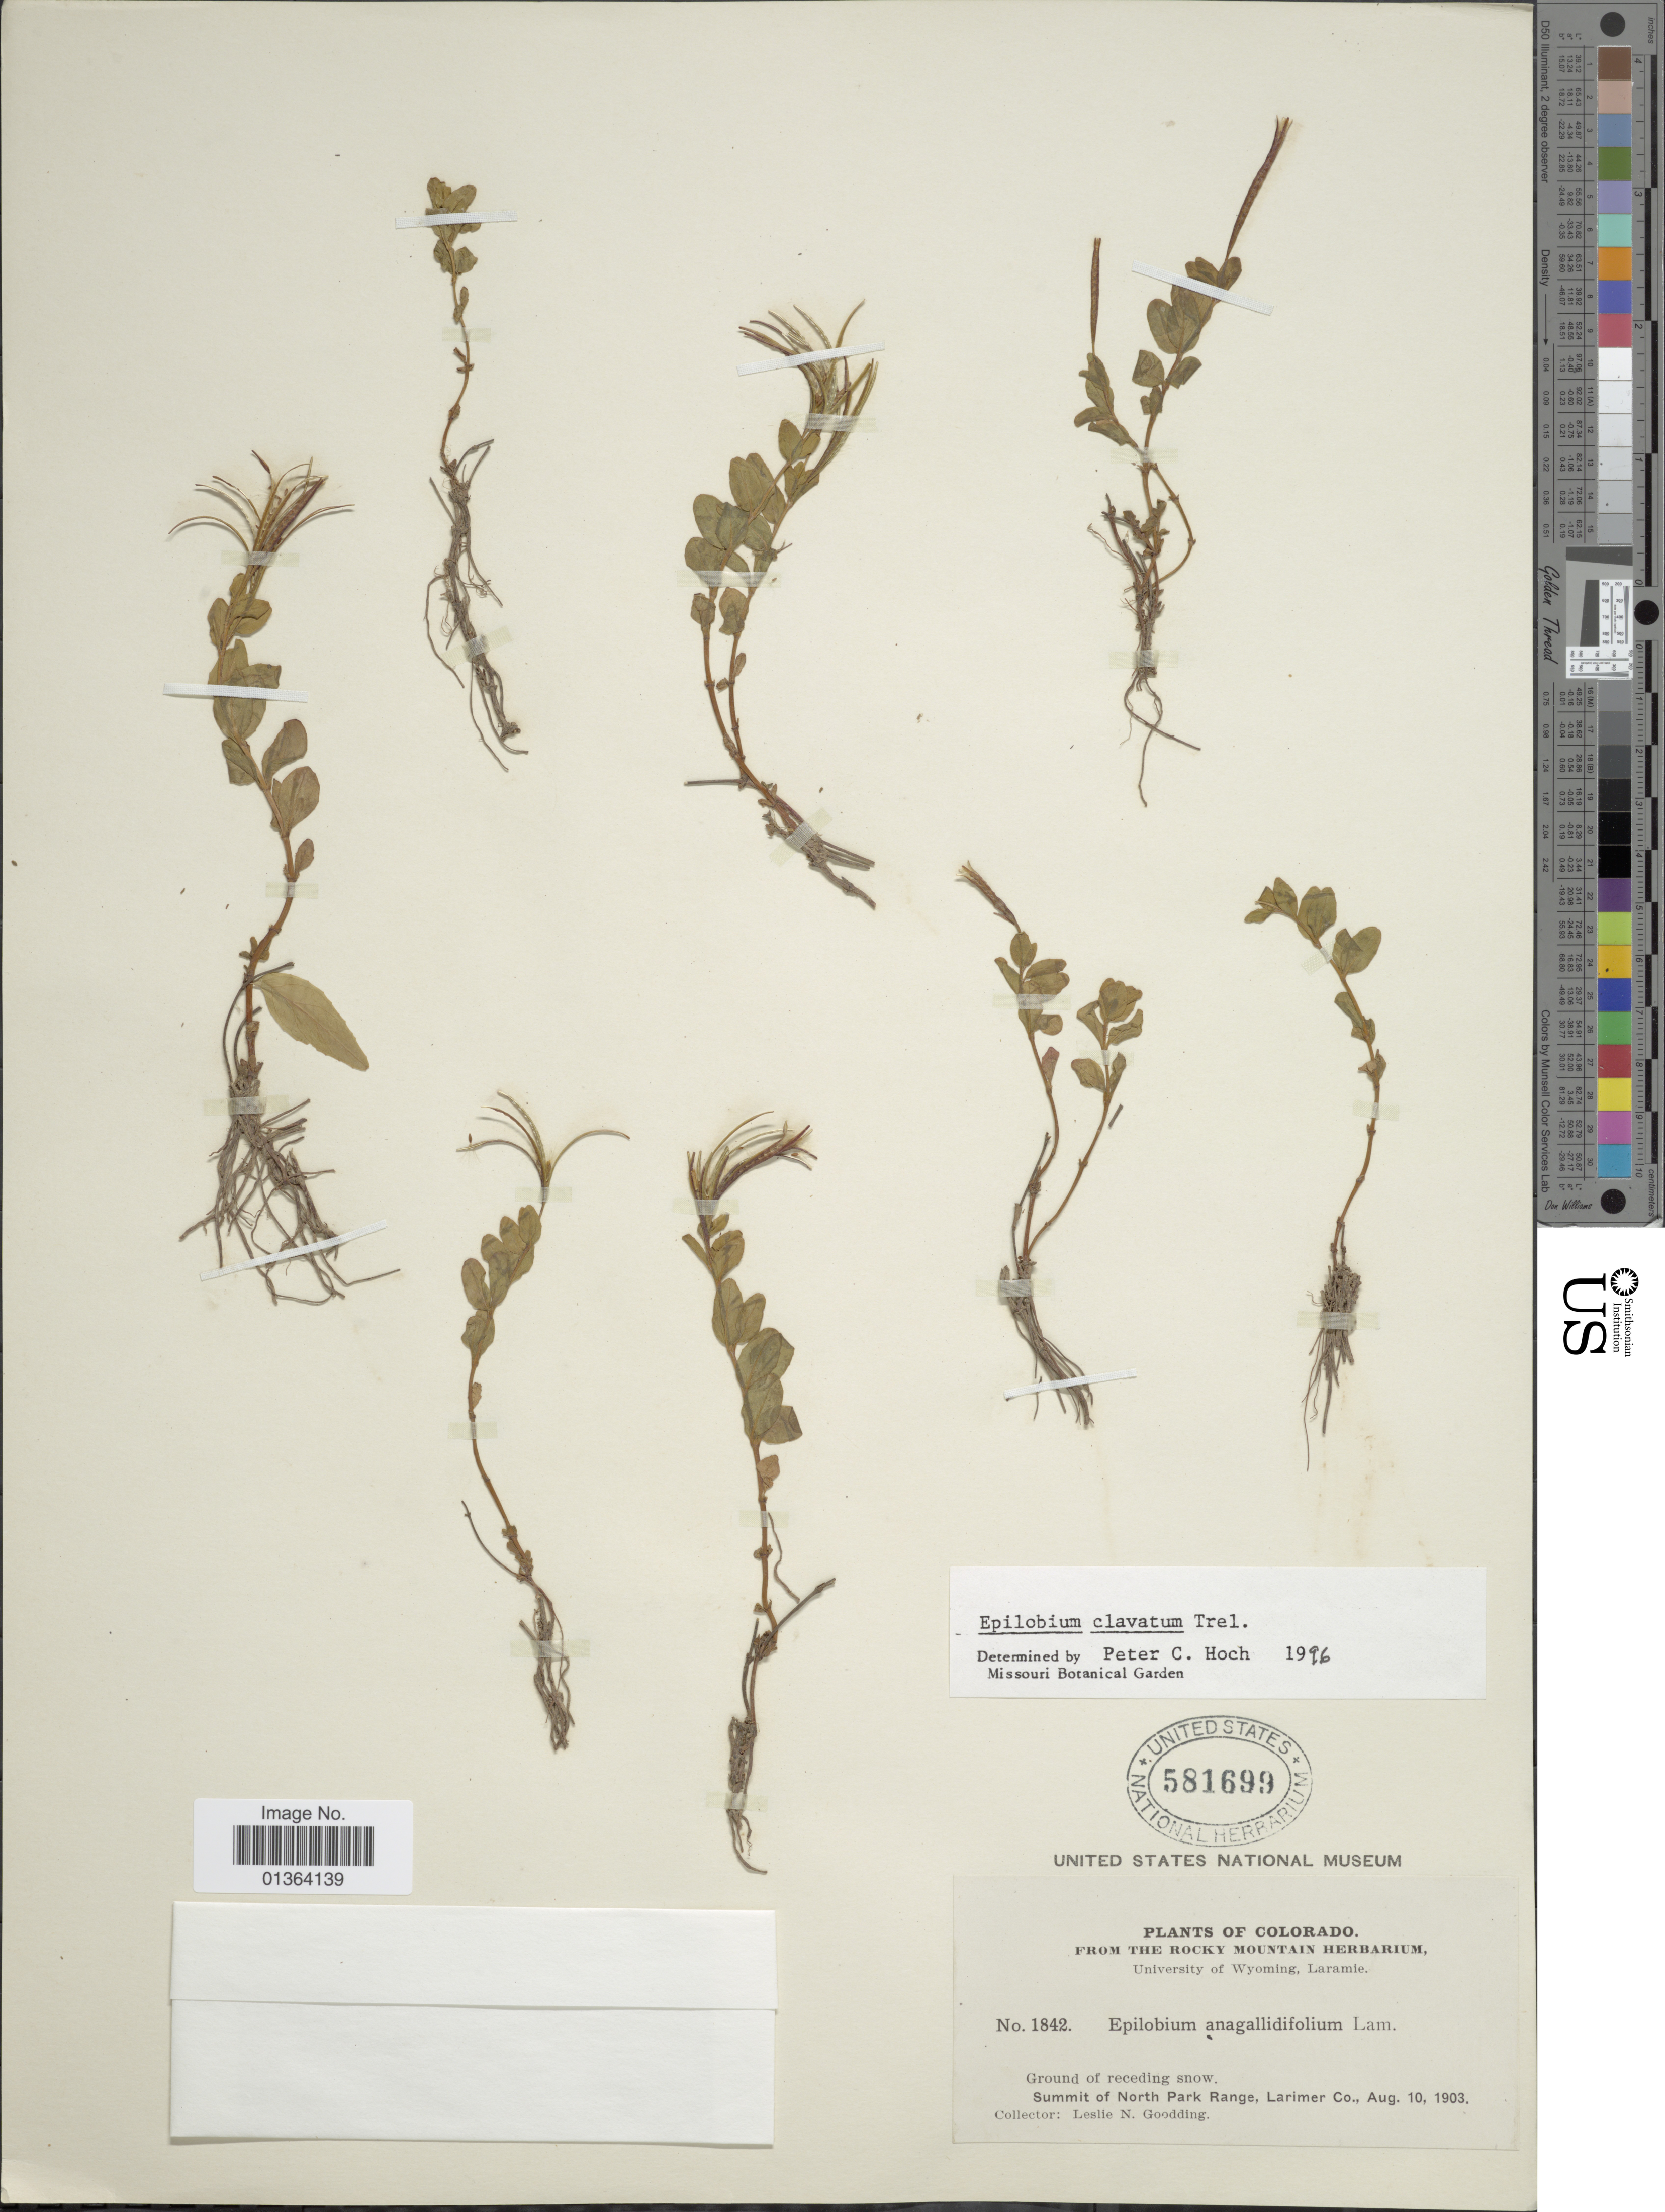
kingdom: Plantae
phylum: Tracheophyta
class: Magnoliopsida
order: Myrtales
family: Onagraceae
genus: Epilobium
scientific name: Epilobium clavatum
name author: Hausskn.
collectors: L. N. Goodding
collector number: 1842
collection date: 1903-08-10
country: United States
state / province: Colorado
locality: Summit of North Park Range, Larimer Co.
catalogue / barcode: US 581699